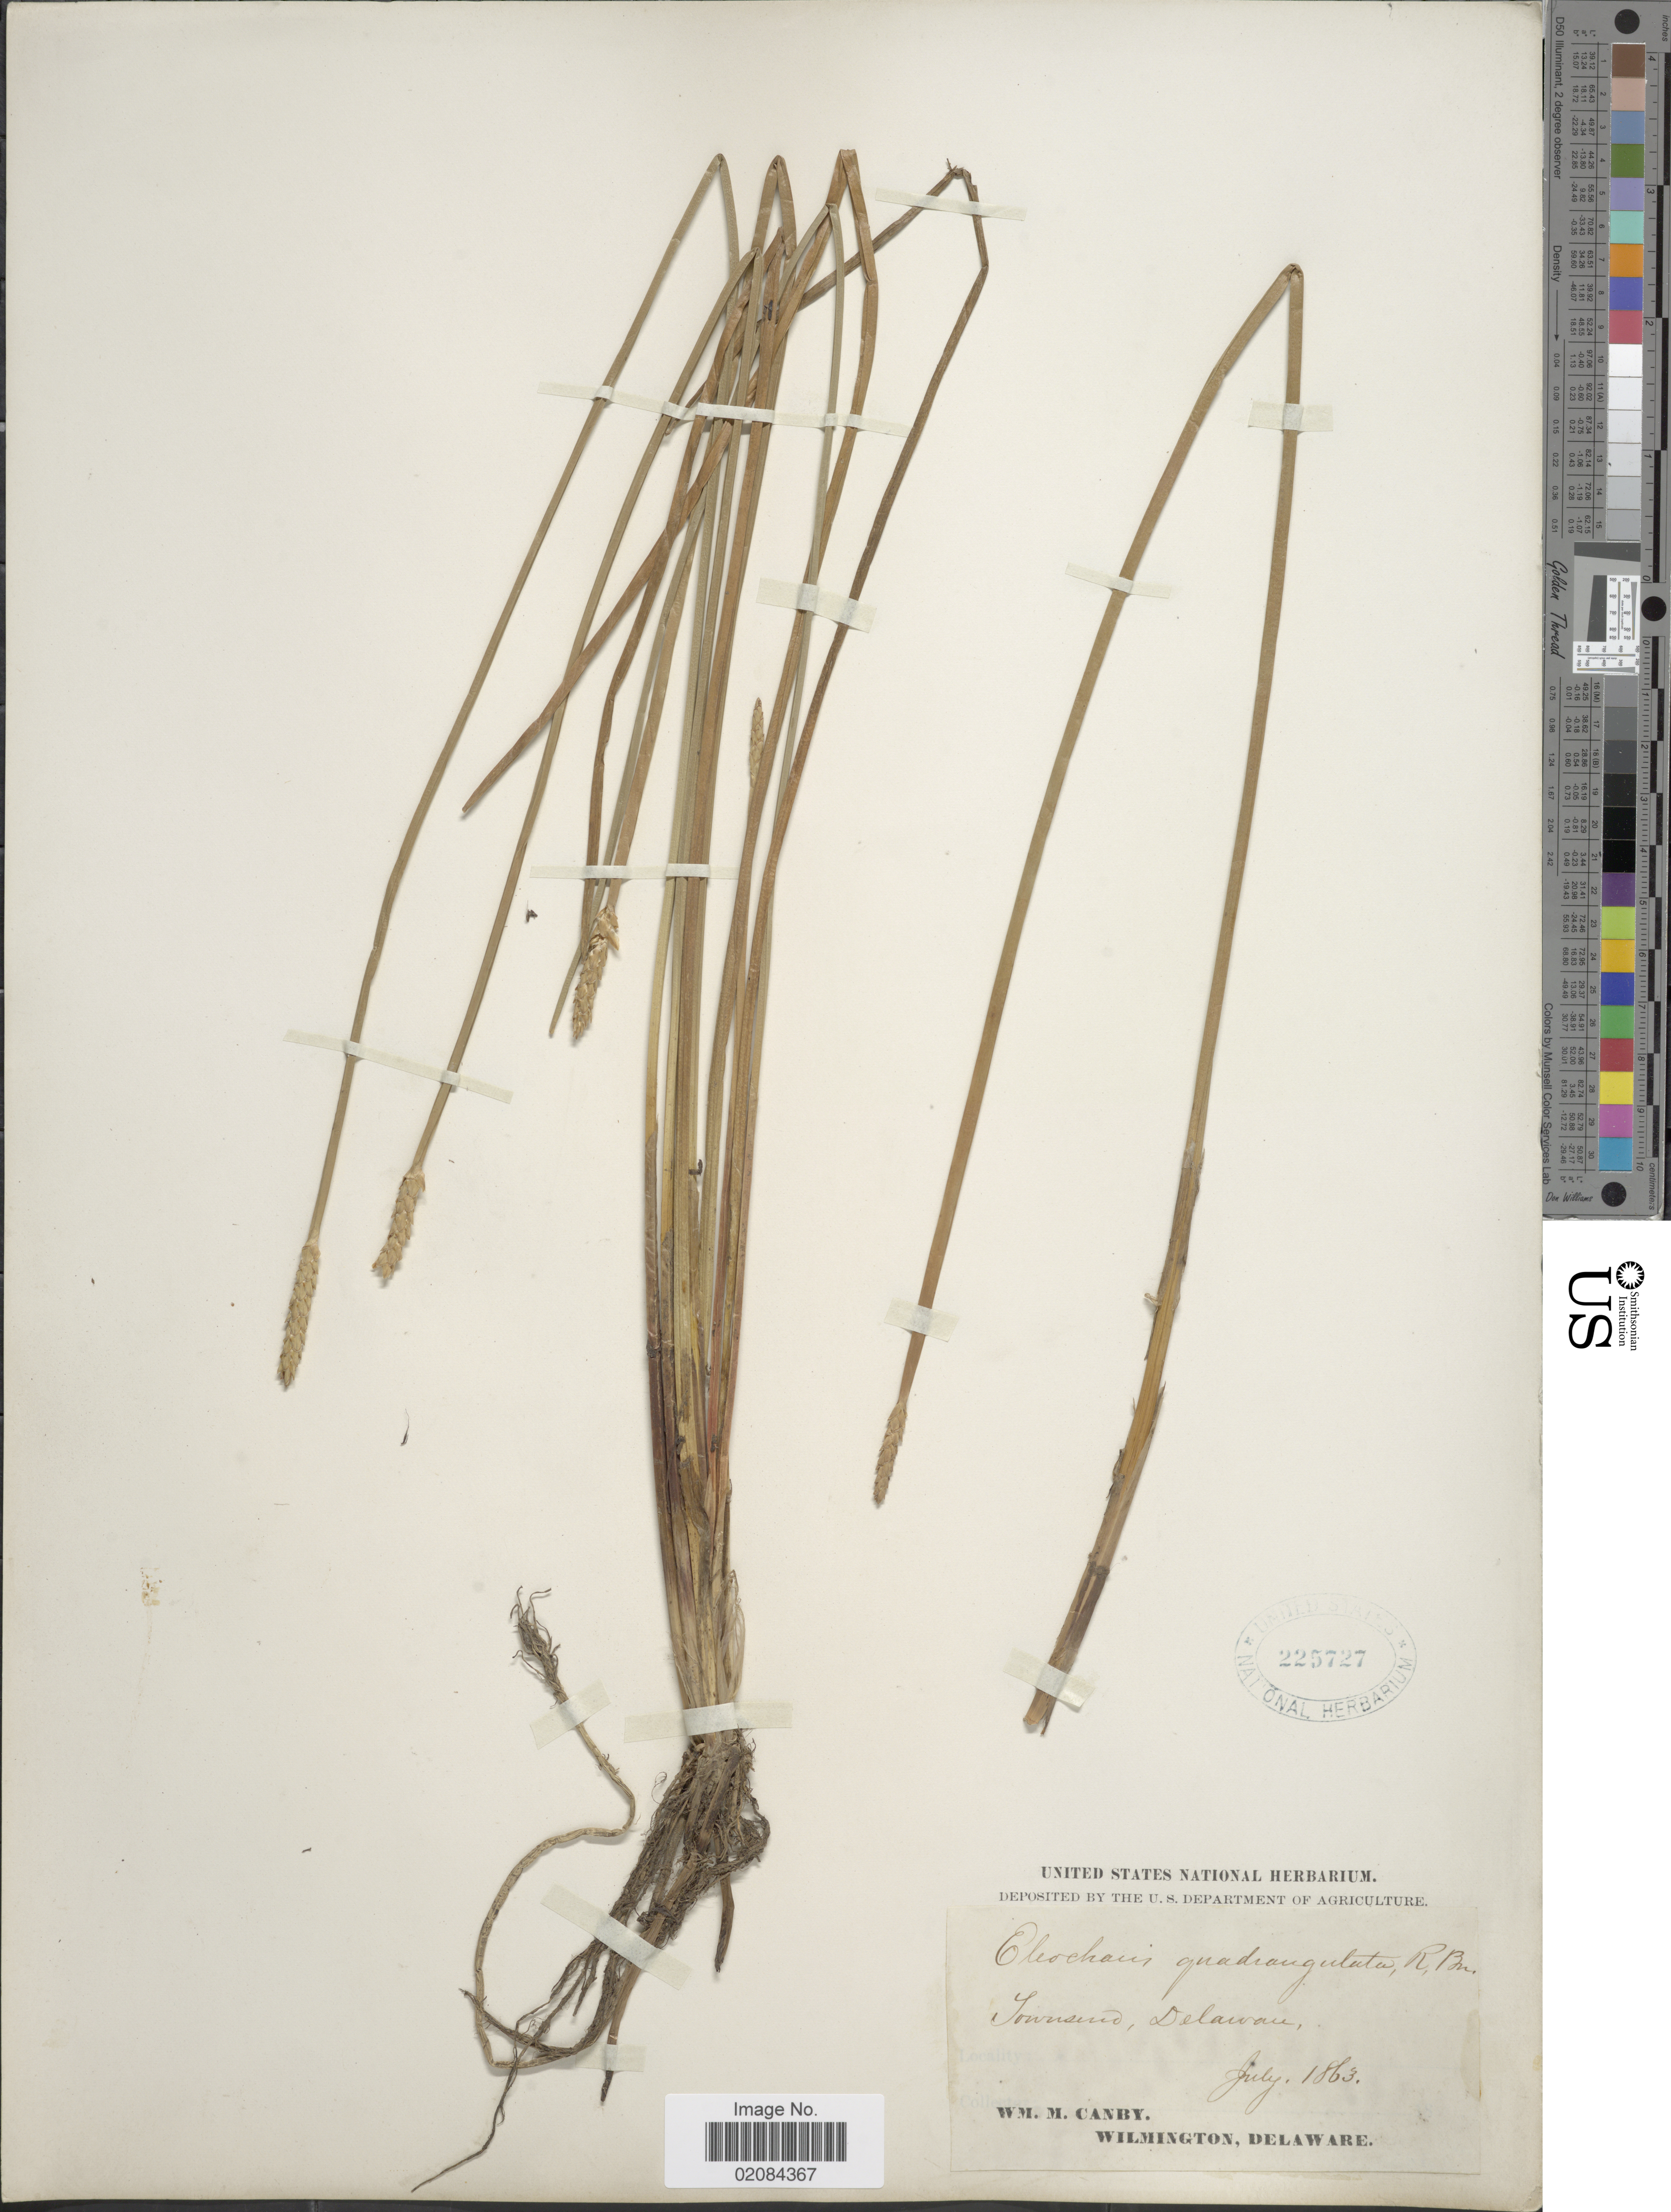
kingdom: Plantae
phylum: Tracheophyta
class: Liliopsida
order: Poales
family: Cyperaceae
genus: Eleocharis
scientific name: Eleocharis quadrangulata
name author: (Michx.) Roem. & Schult.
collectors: W. M. Canby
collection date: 1863-07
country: United States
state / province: Delaware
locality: Townsend, Delaware.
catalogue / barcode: US 225727